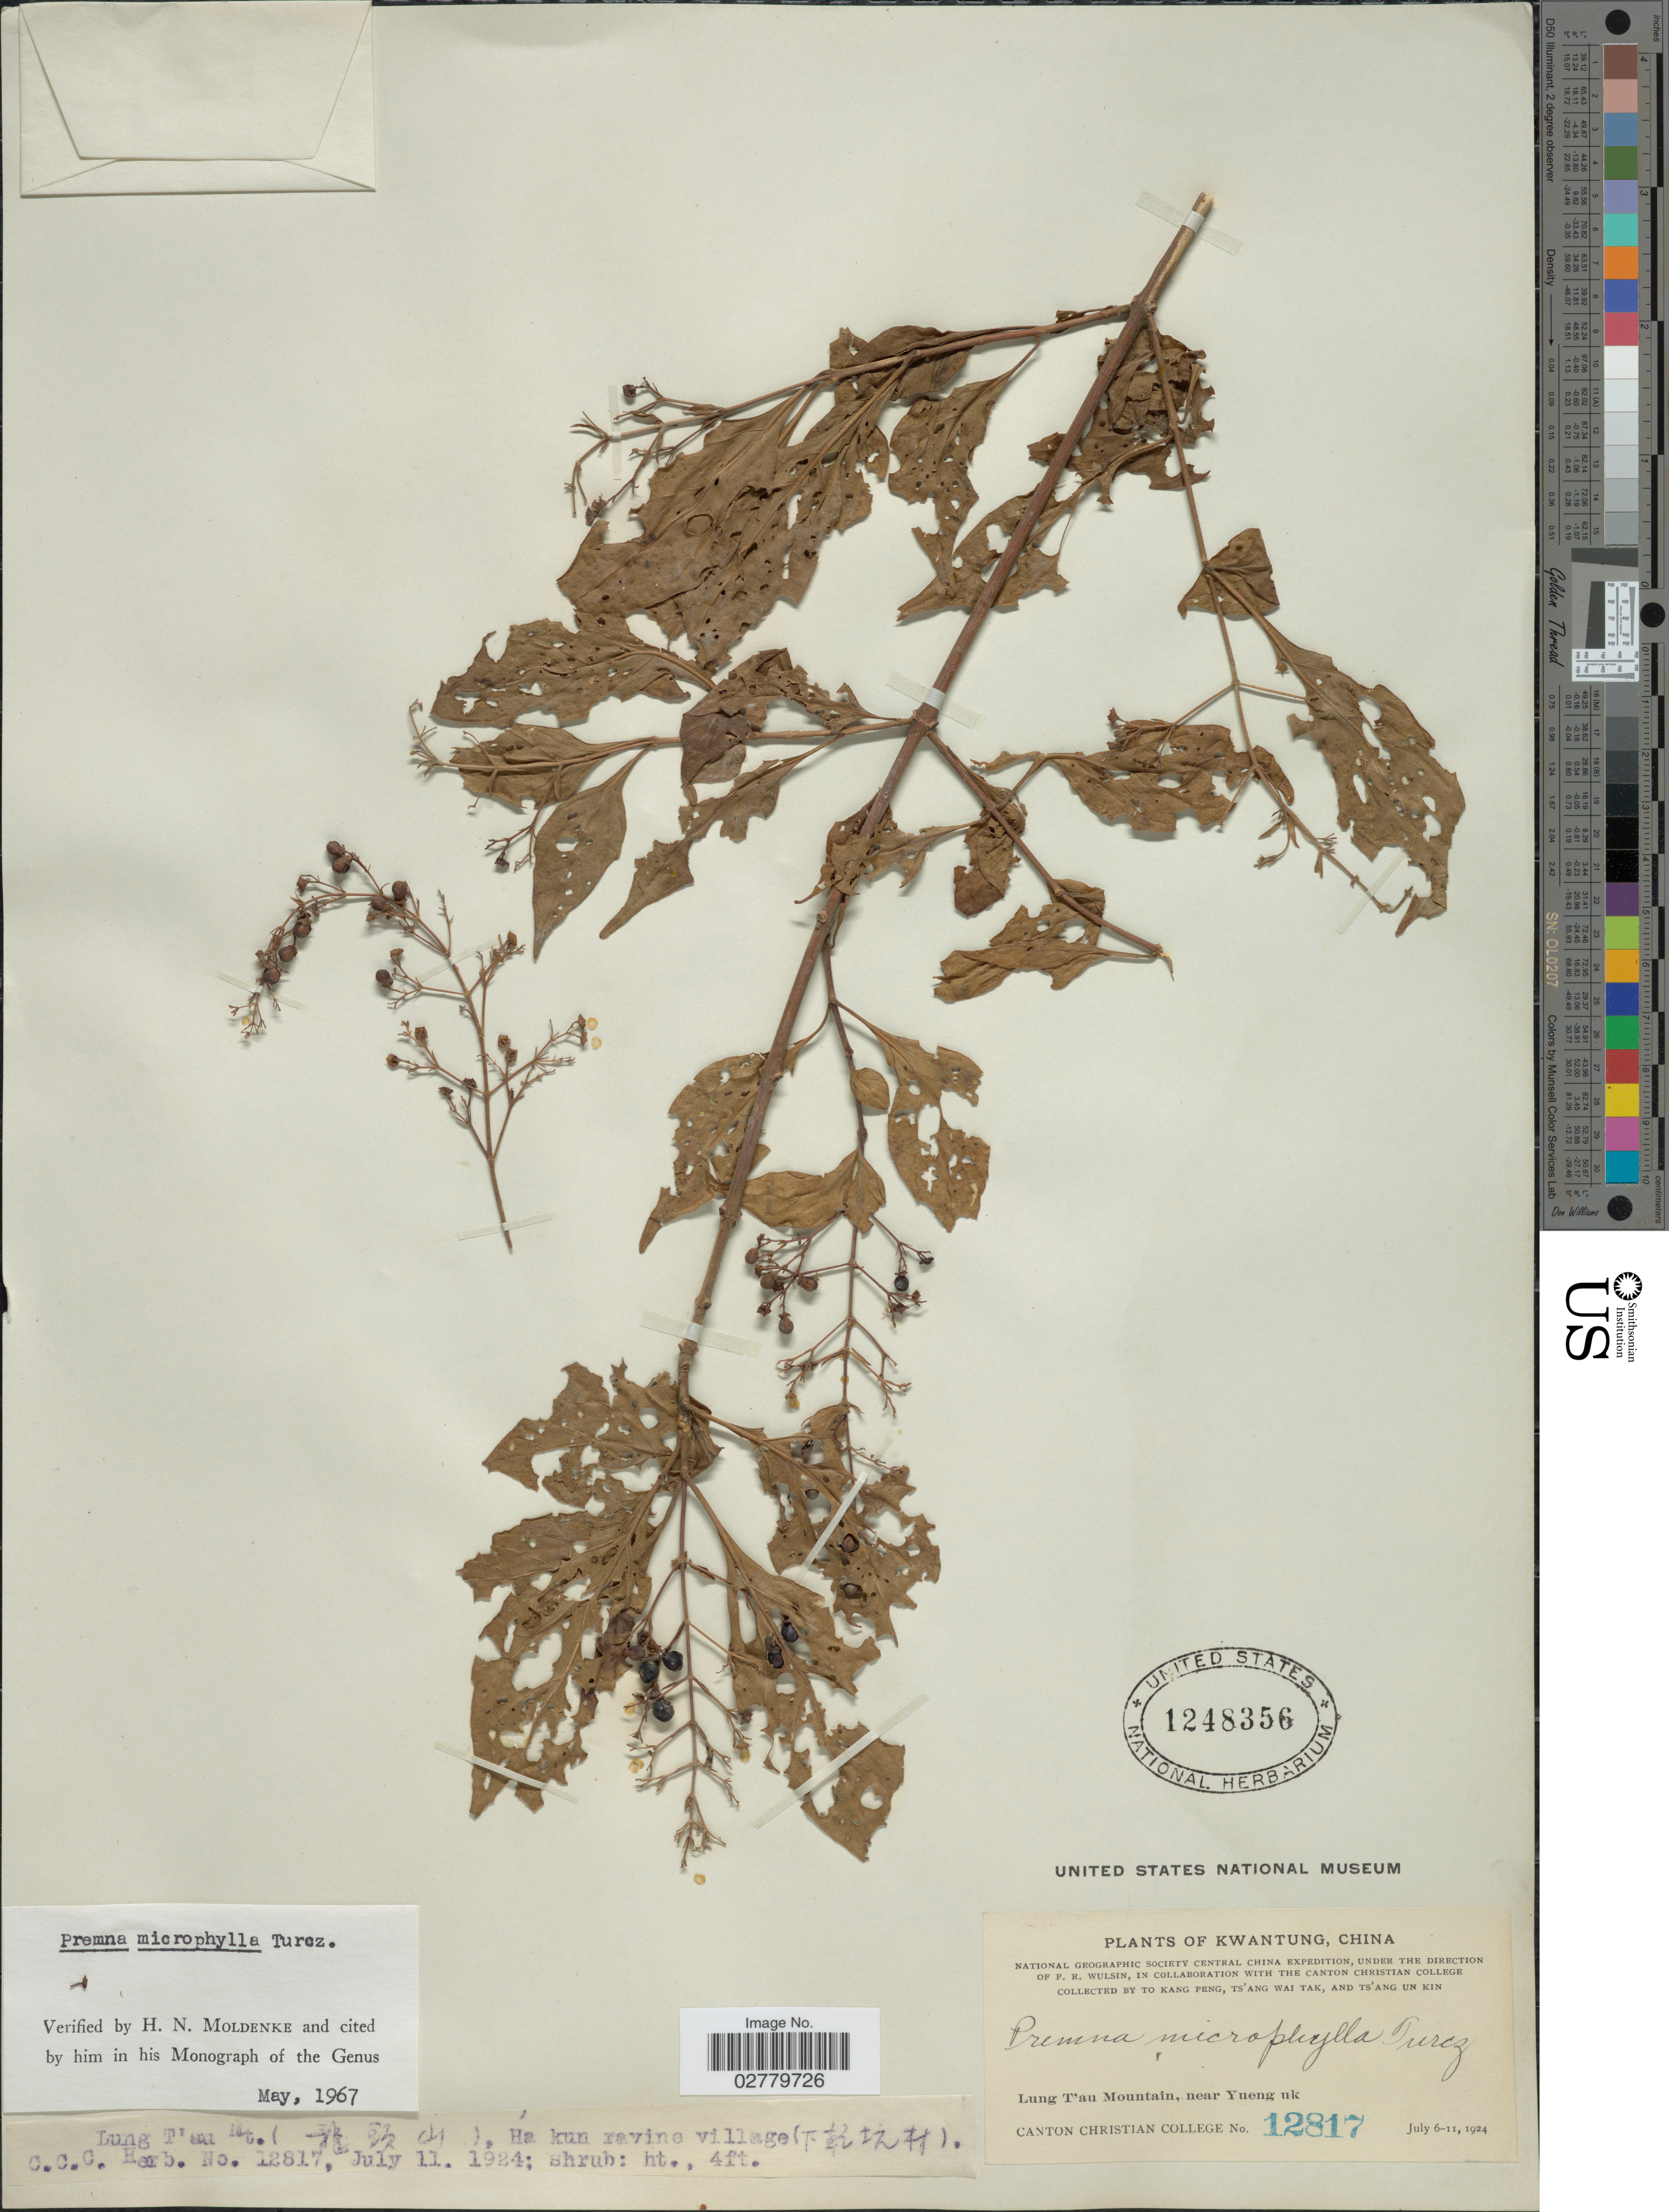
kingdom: Plantae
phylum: Tracheophyta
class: Magnoliopsida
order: Lamiales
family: Lamiaceae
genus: Premna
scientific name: Premna microphylla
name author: Turcz.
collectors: Canton Christian College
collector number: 12817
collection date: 1924-07-11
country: China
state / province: Guangdong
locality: Kwantung. Lung T' au Mountain, near Yueng uk. Ha kun ravine village.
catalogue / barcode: US 1248356